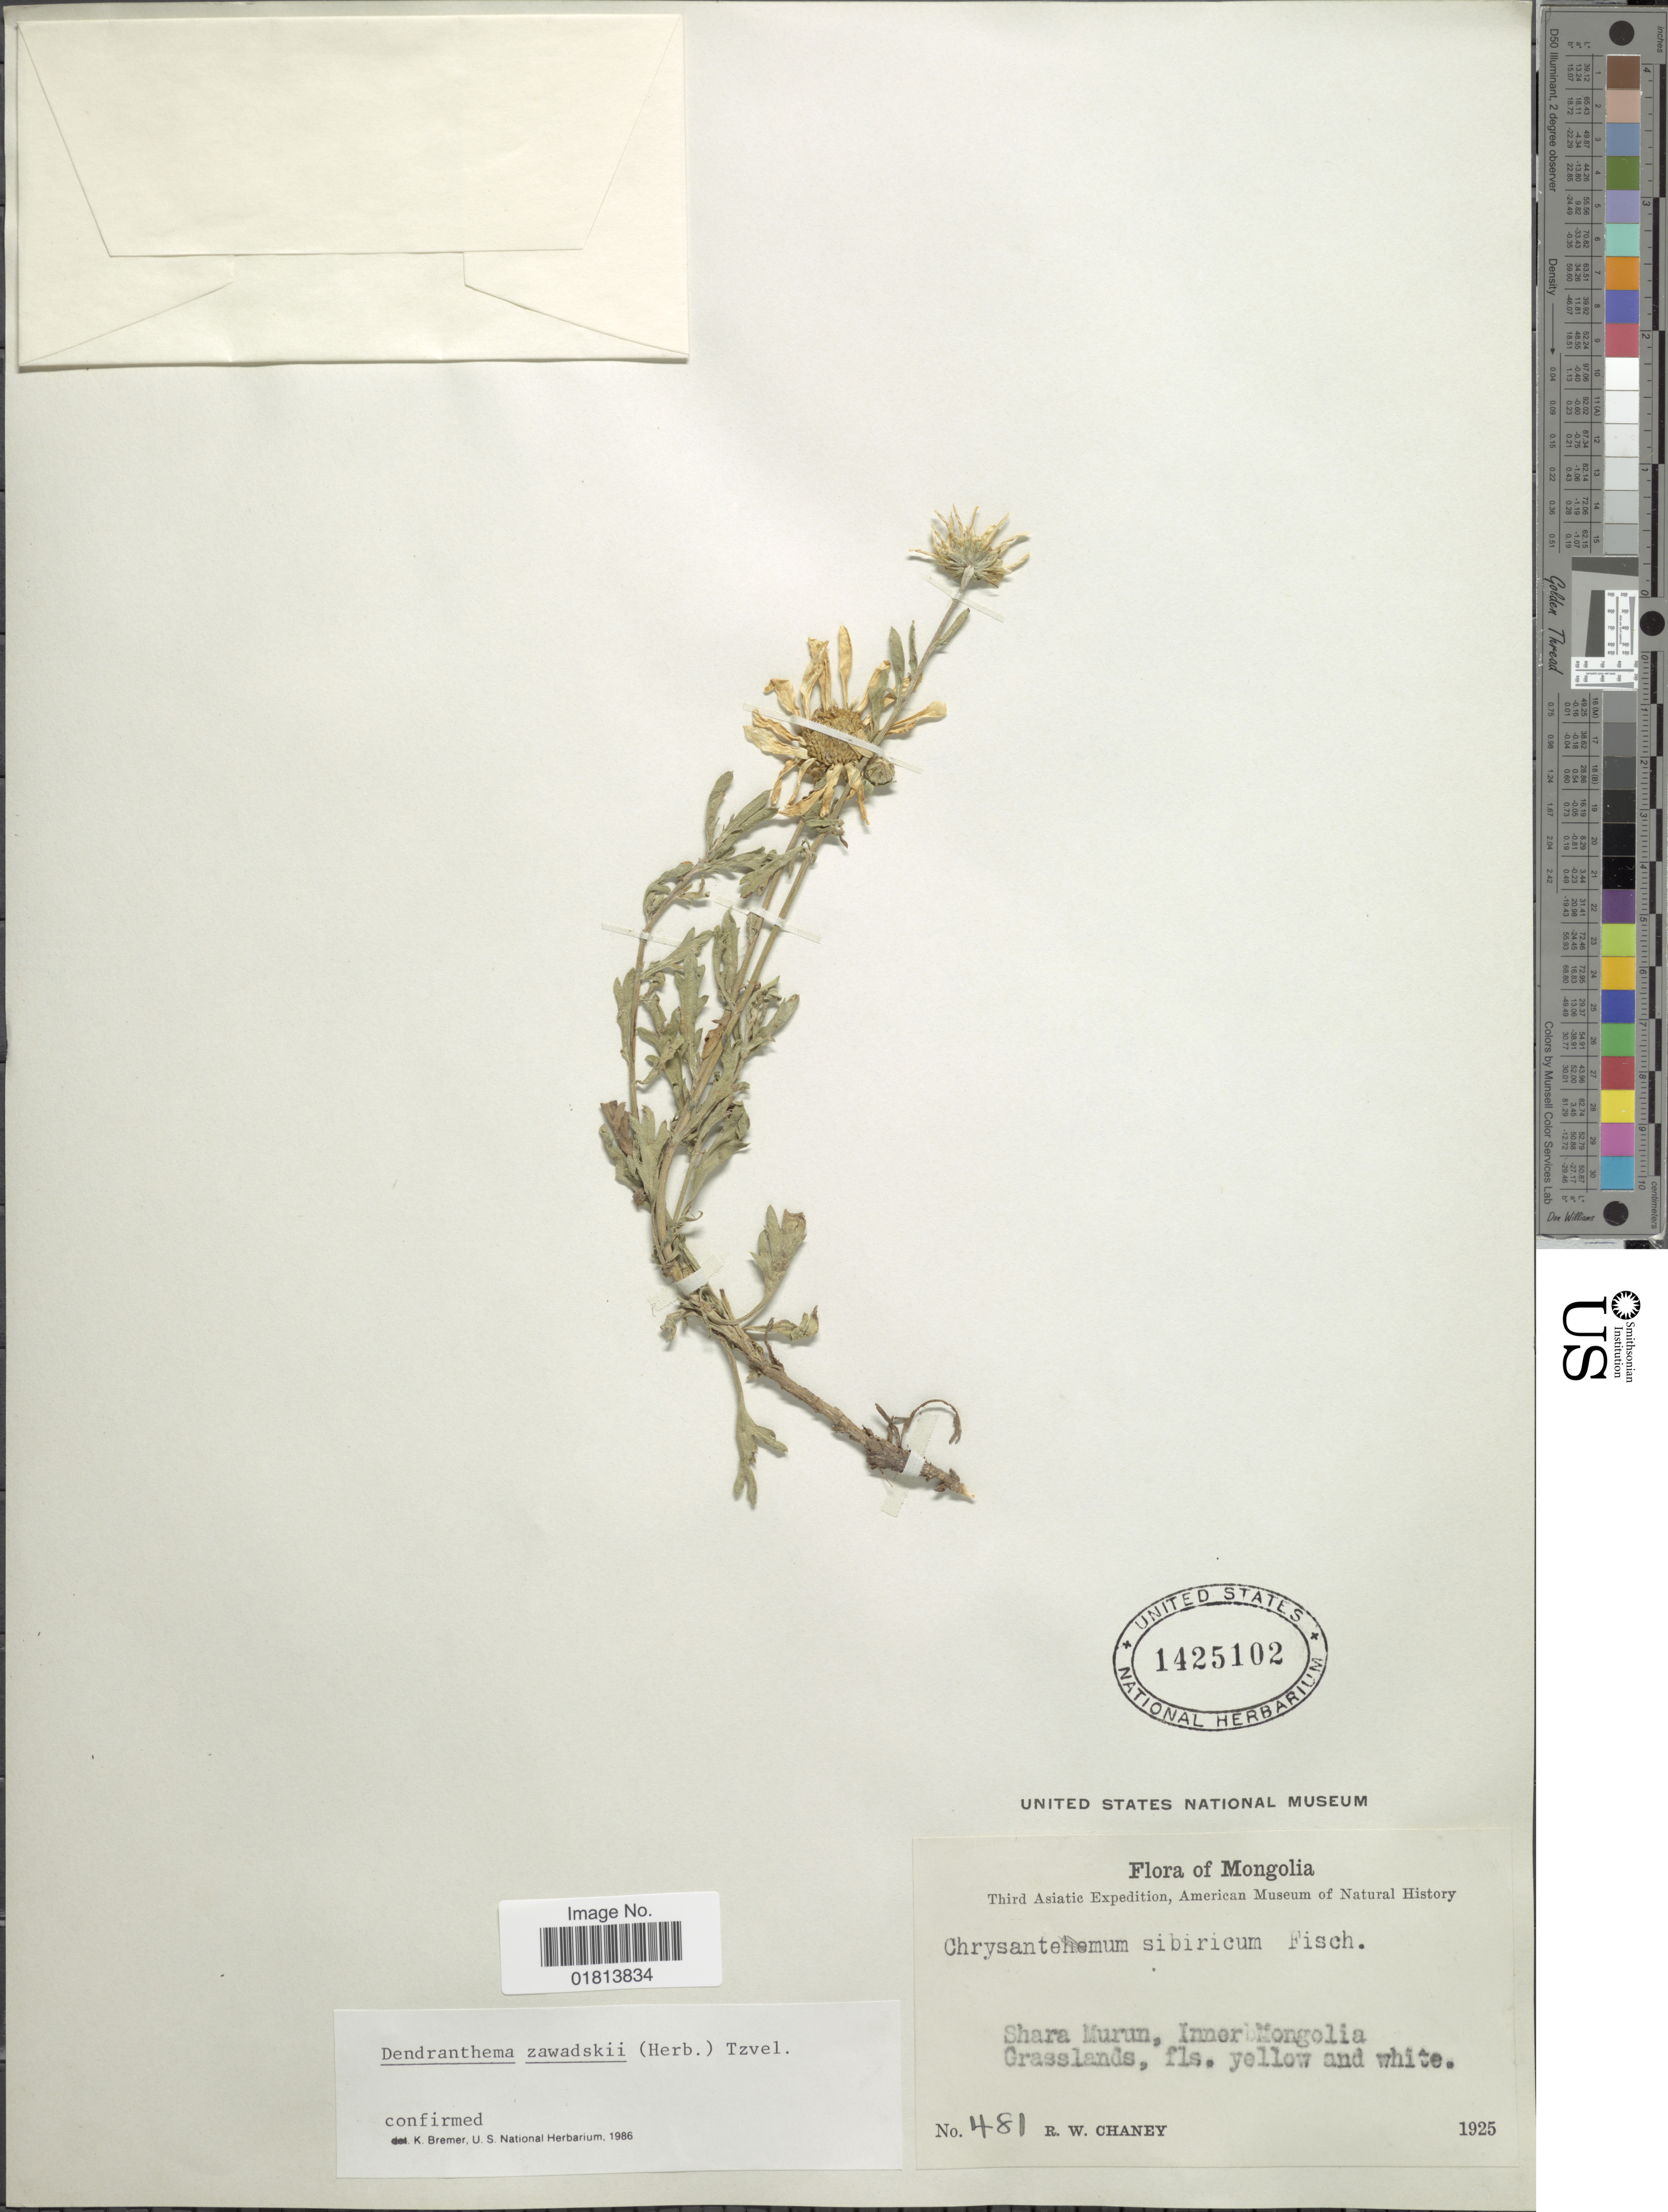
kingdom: Plantae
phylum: Tracheophyta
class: Magnoliopsida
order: Asterales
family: Asteraceae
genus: Dendranthema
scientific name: Dendranthema zawadskii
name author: (Herbich) Tzvelev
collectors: R. Chaney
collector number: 481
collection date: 1925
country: China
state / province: Nei Monggol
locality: Shara Murun, Inner Mongolia, Grasslands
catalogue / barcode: US 1425102